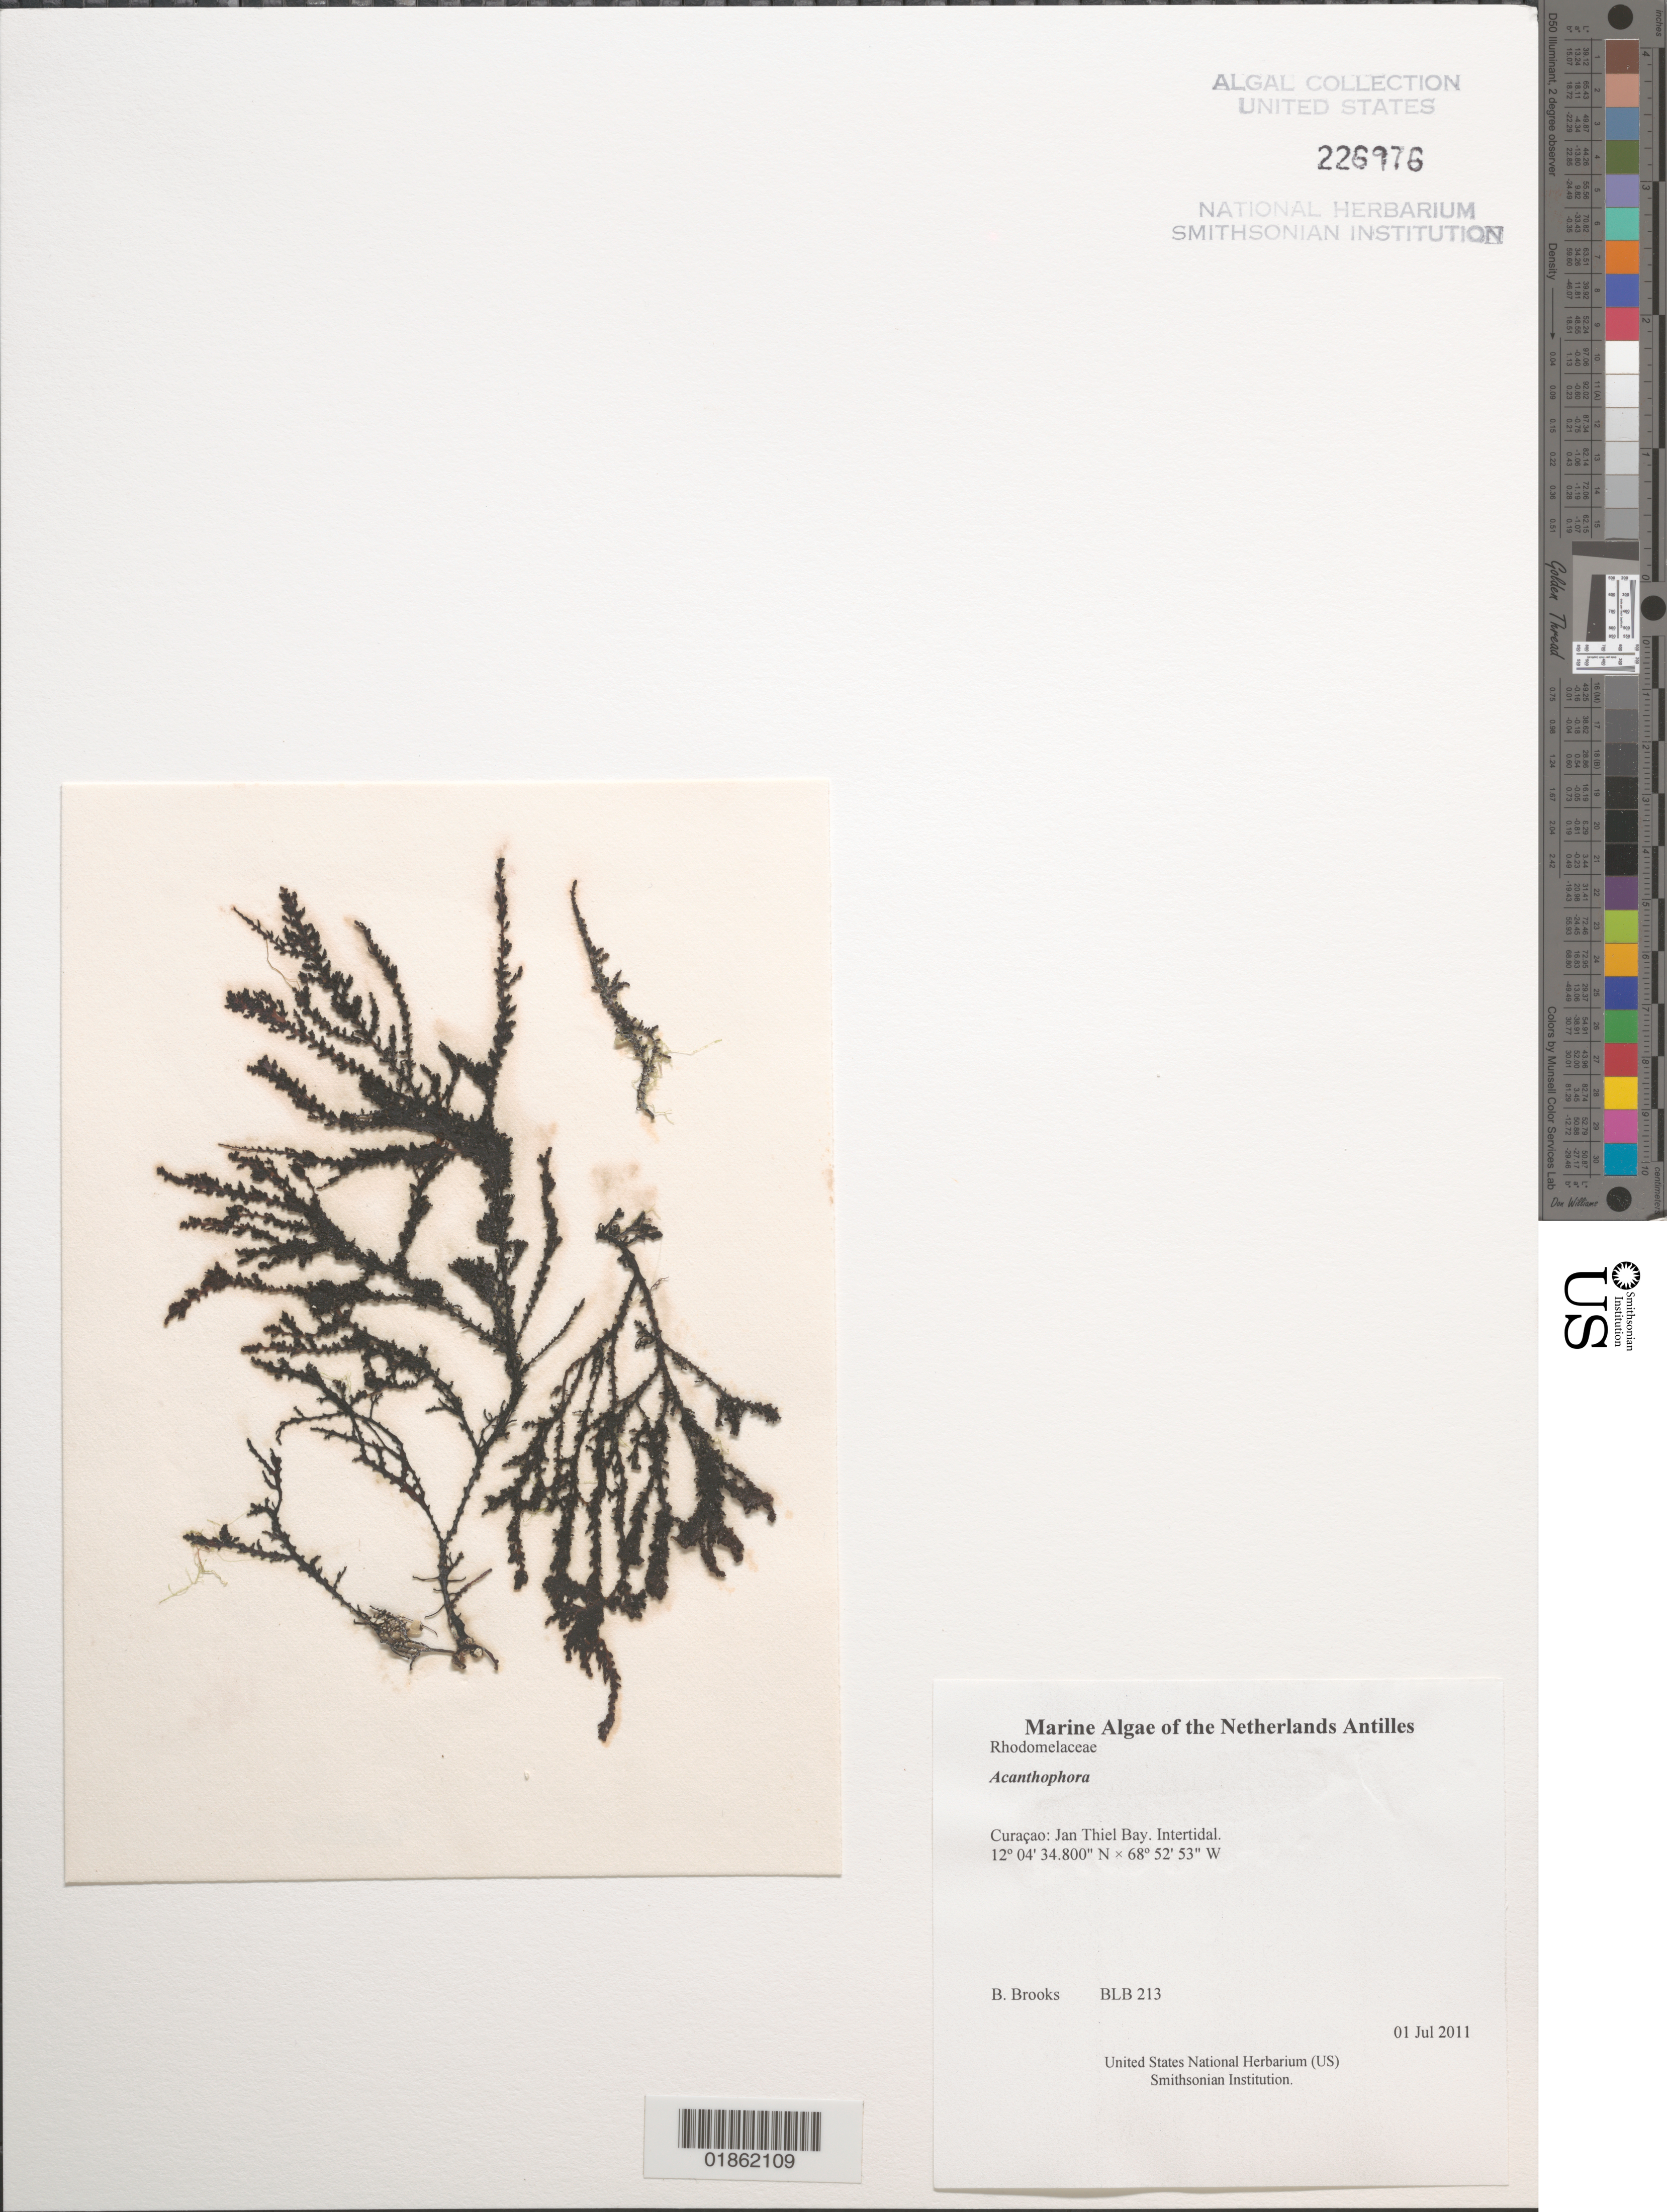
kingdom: Plantae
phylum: Rhodophyta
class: Florideophyceae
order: Ceramiales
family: Rhodomelaceae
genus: Acanthophora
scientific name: Acanthophora sp.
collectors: B. Brooks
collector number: BLB 213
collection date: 2011-07-01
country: Curaçao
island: Curaçao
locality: Jan Thiel Bay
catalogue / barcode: US 226976